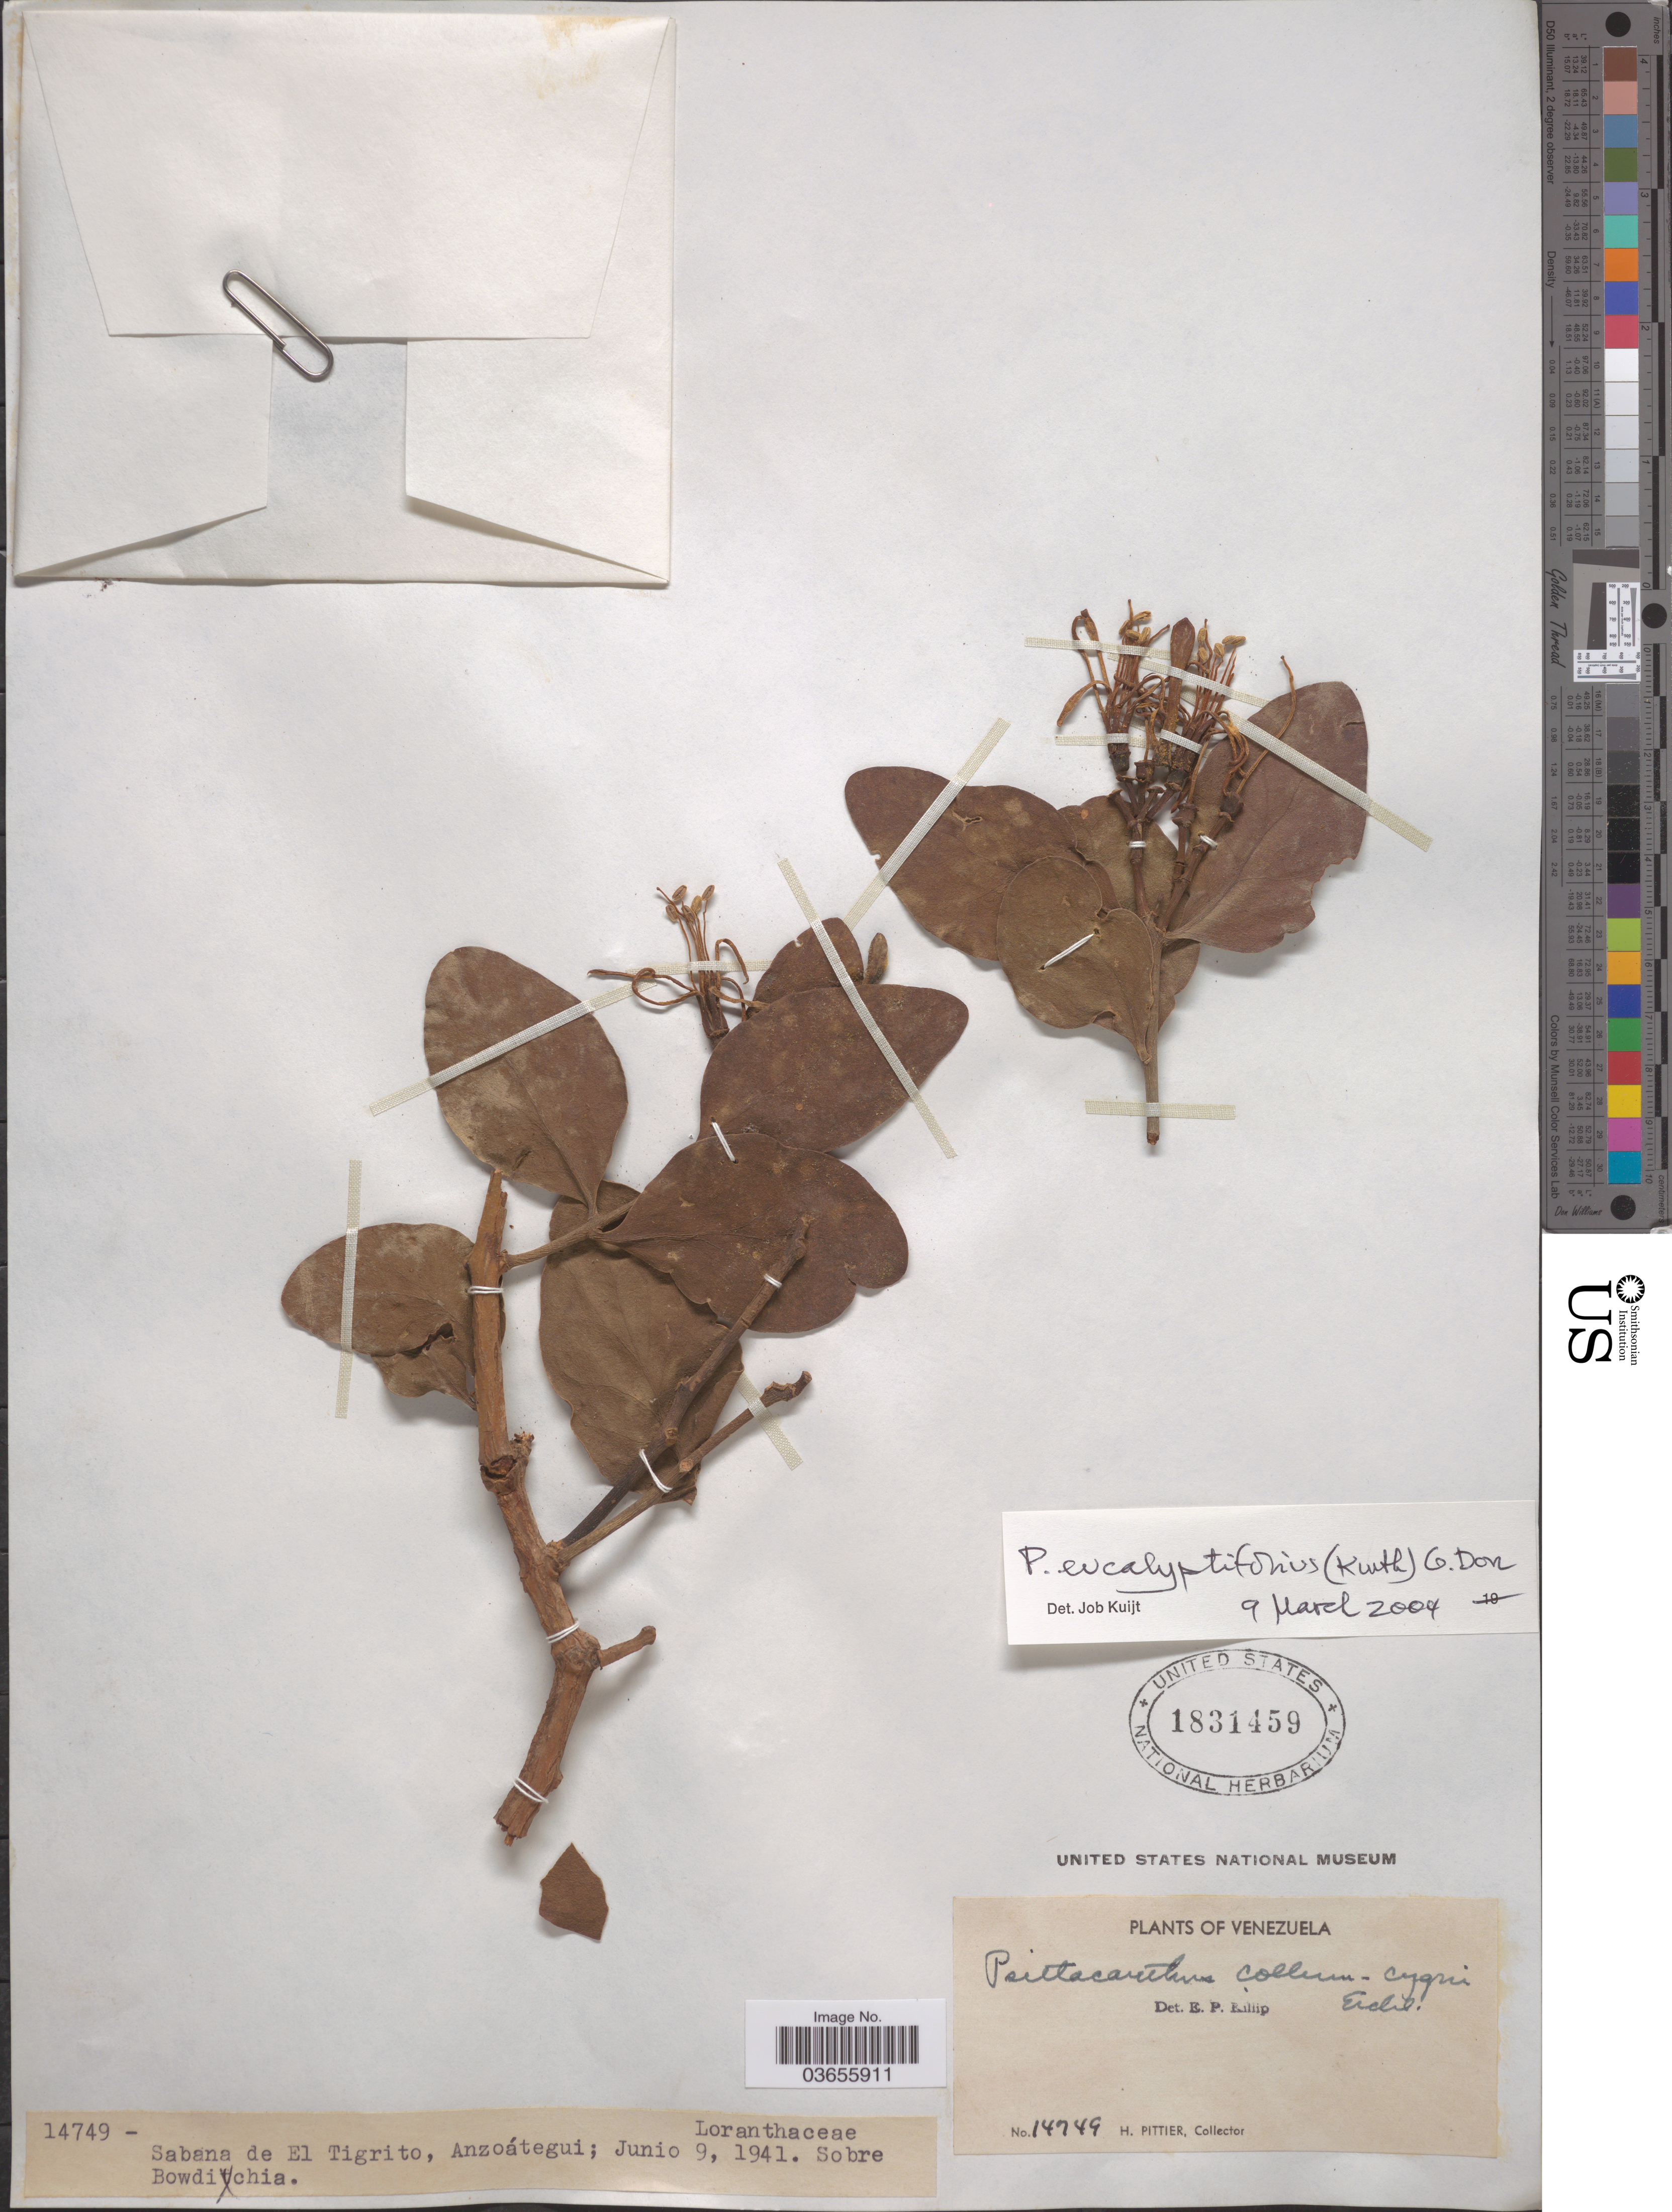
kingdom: Plantae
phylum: Tracheophyta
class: Magnoliopsida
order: Santalales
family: Loranthaceae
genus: Psittacanthus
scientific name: Psittacanthus eucalyptifolius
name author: (Kunth) G. Don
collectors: H. F. Pittier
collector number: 14749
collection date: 1941-06-09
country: Venezuela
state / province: Anzoategui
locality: Sabana de El Tigrito.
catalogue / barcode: US 1831459